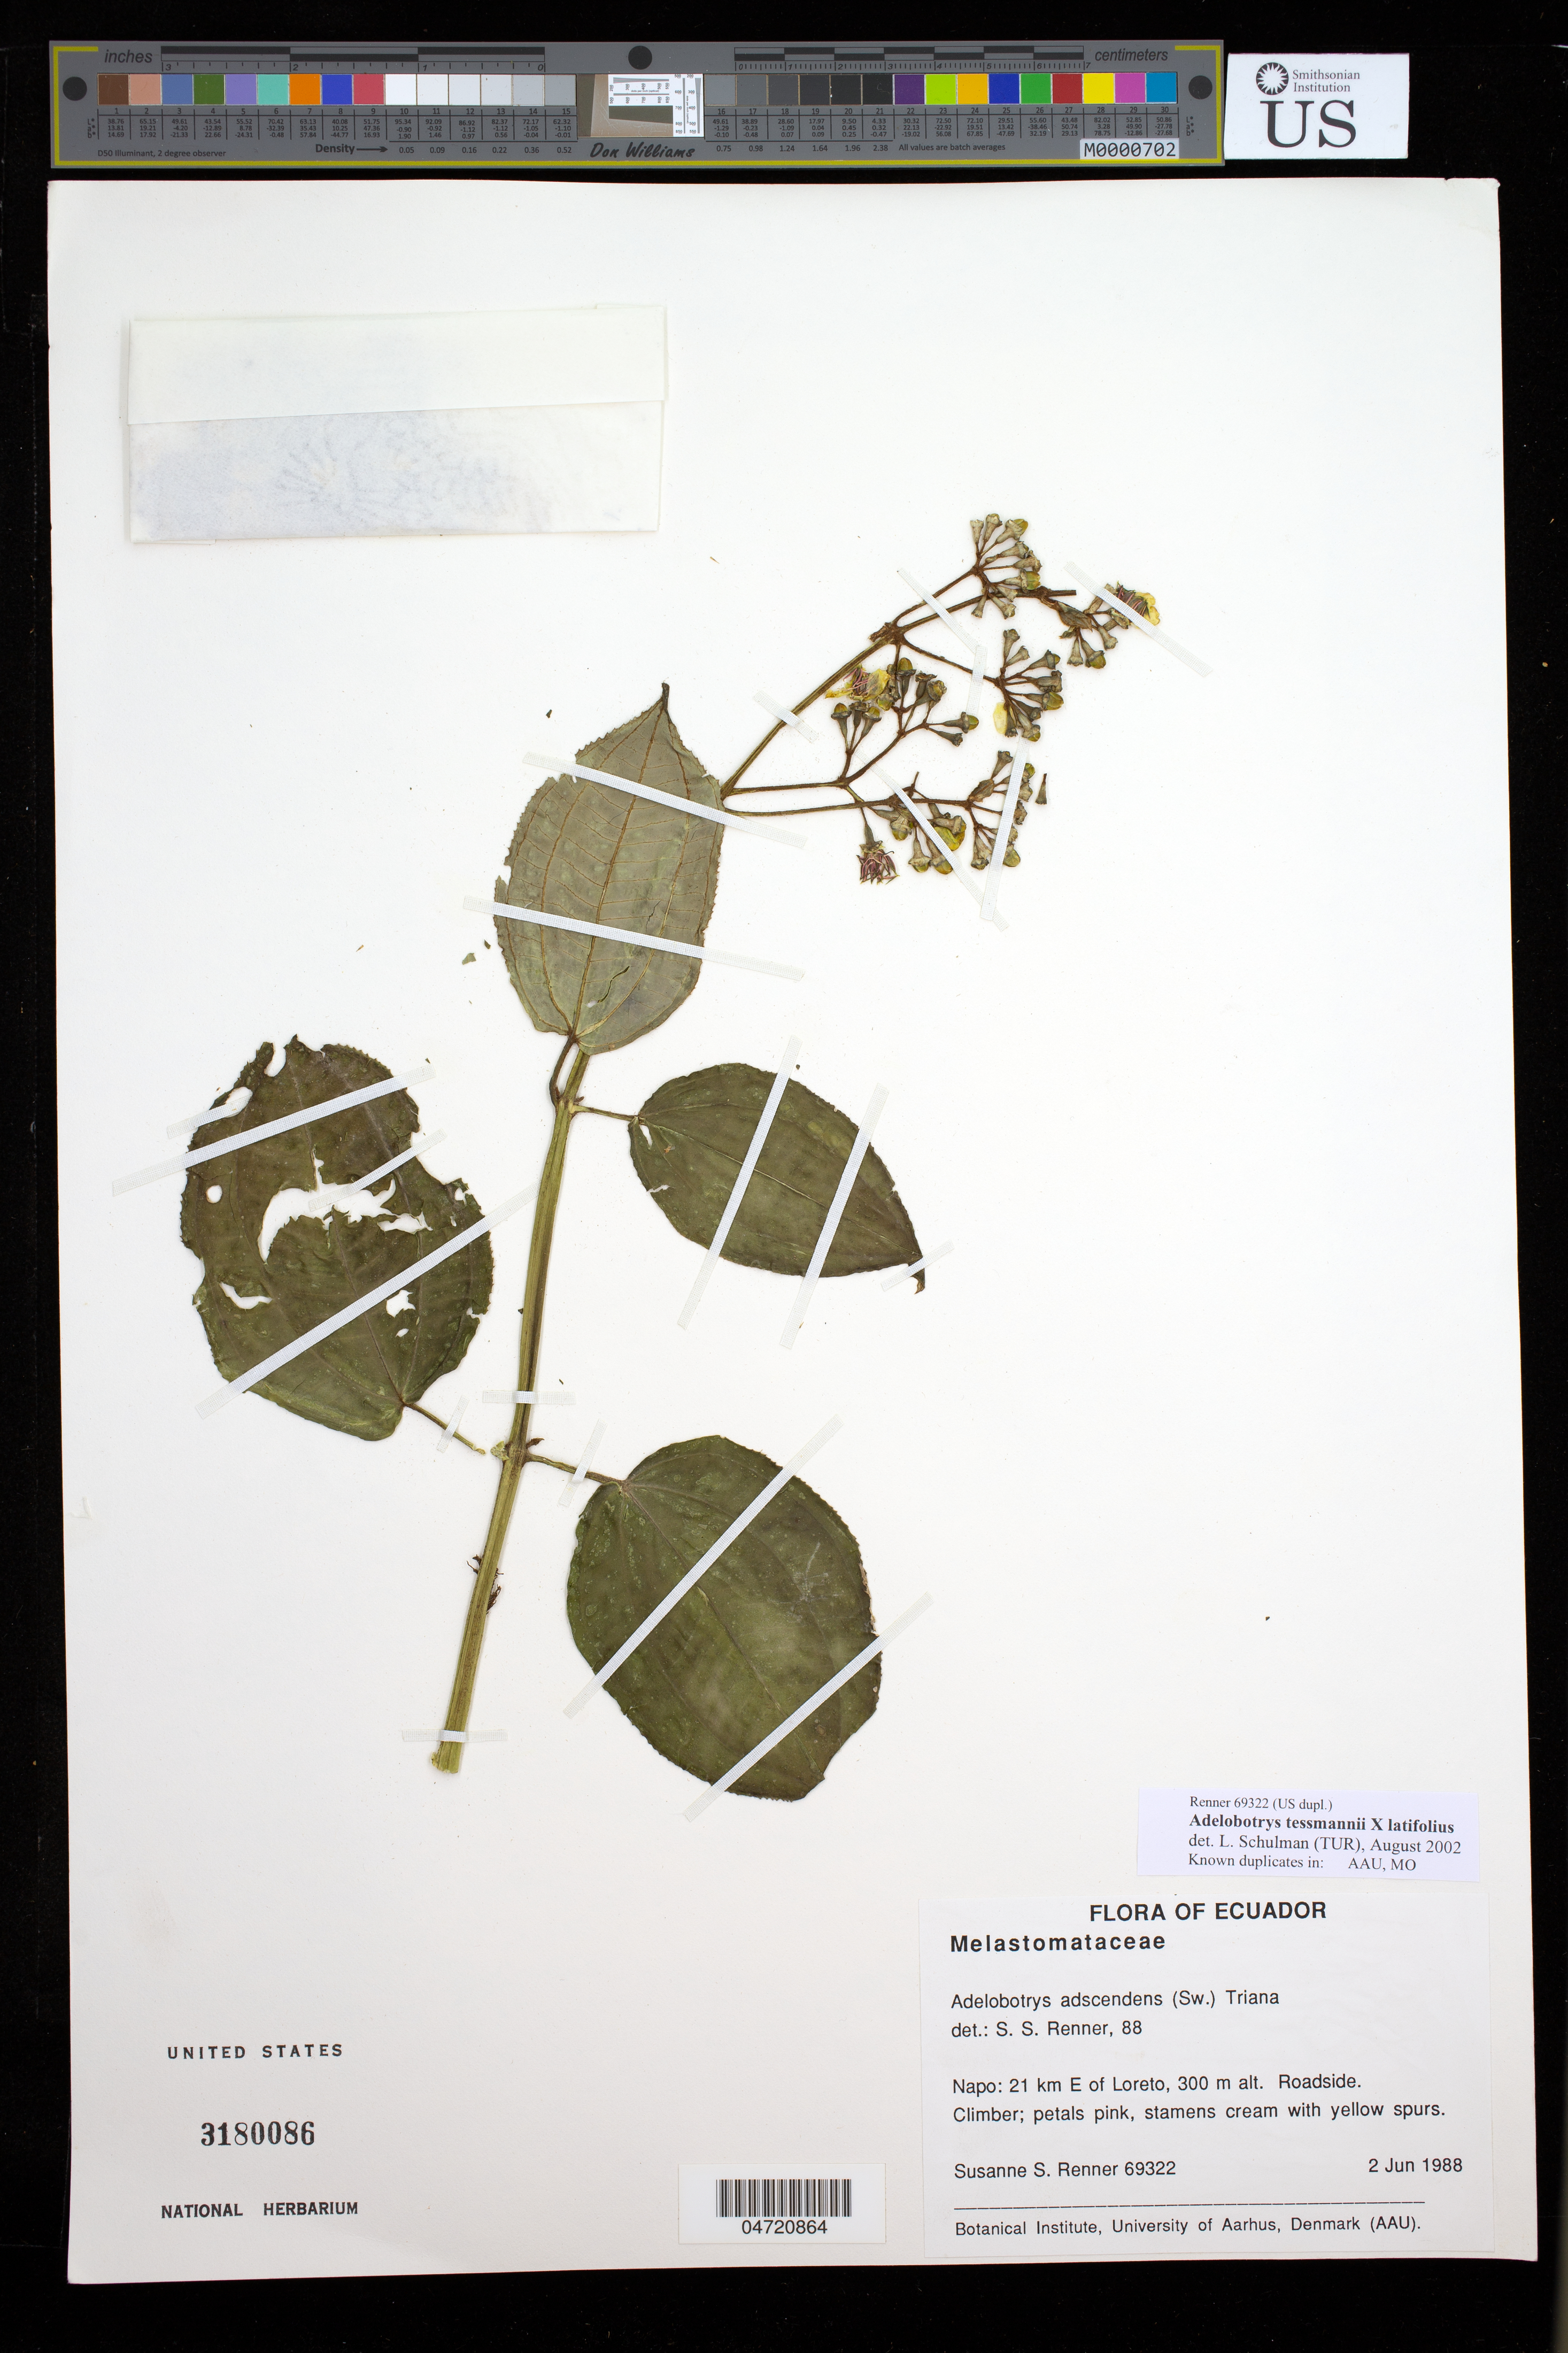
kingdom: Plantae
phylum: Tracheophyta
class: Magnoliopsida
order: Myrtales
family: Melastomataceae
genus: Adelobotrys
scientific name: Adelobotrys tessmannii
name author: Markgr.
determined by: Schulman, Leif, (TUR), University of Turku (FINLAND)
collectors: S. S. Renner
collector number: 69322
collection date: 1988-06-02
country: Ecuador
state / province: Napo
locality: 21 km E of of Loreto.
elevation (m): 300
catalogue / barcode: US 3180086